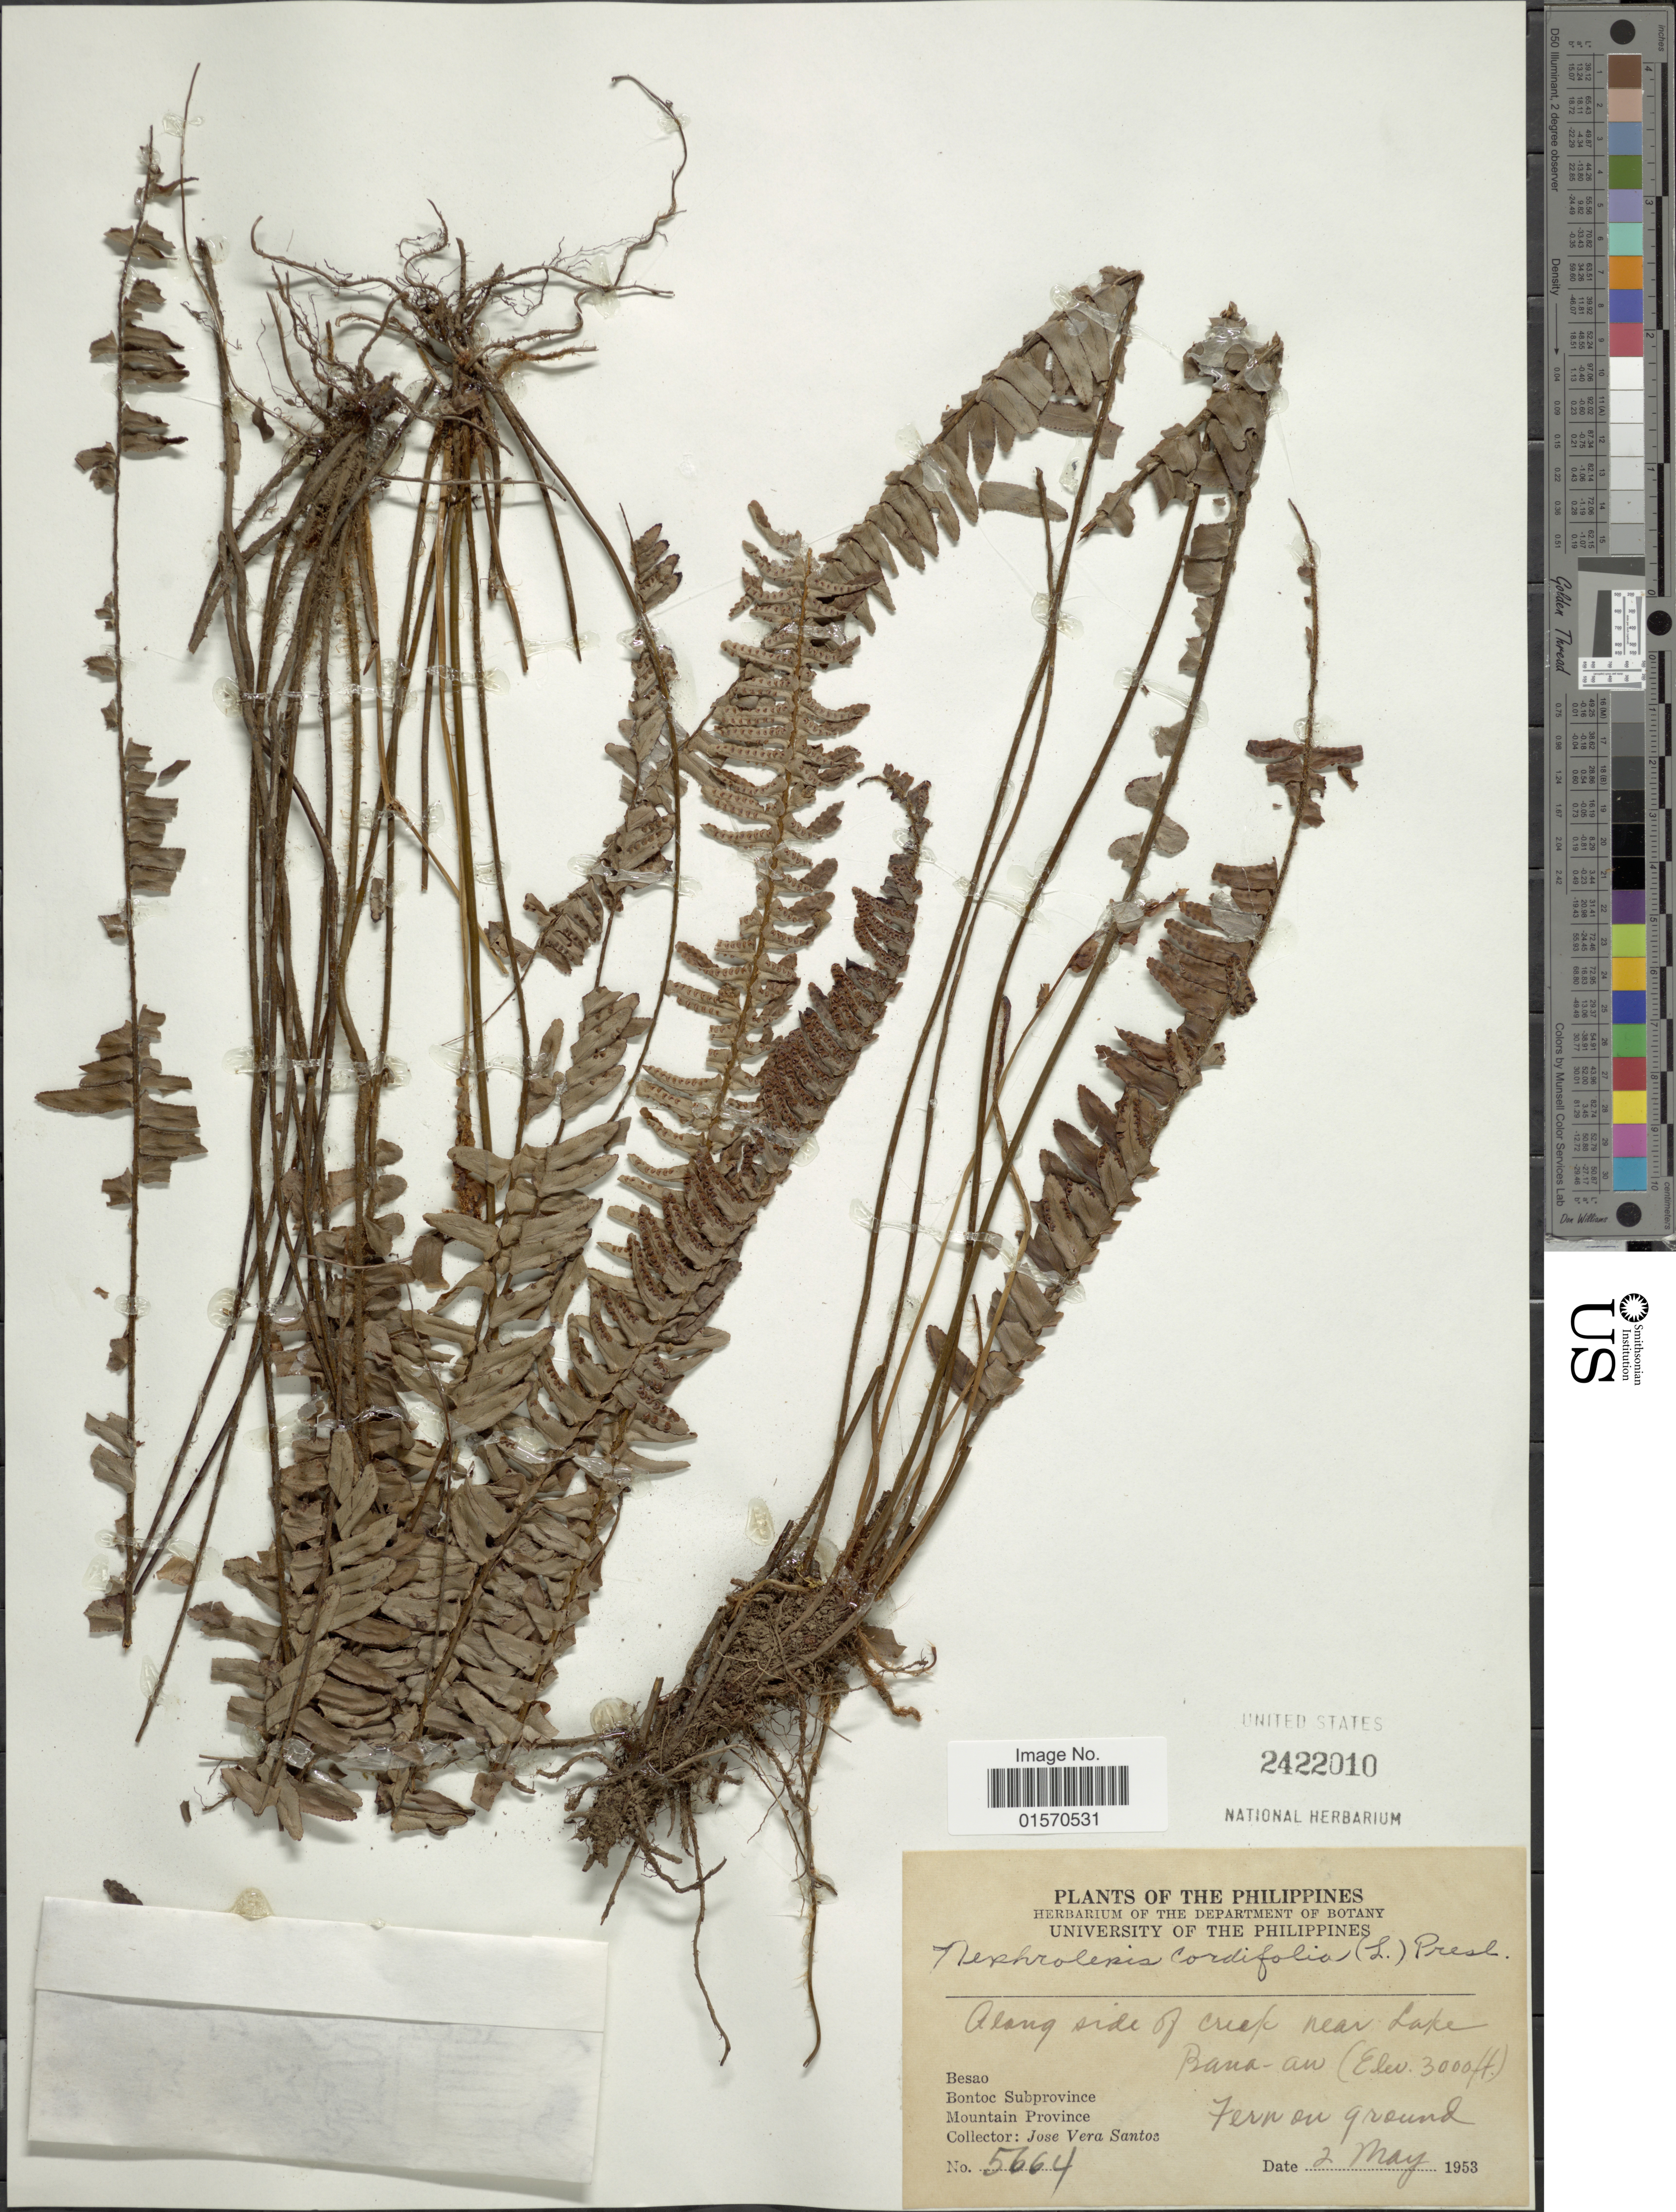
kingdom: Plantae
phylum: Tracheophyta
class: Polypodiopsida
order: Polypodiales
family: Nephrolepidaceae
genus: Nephrolepis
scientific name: Nephrolepis cordifolia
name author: (L.) C. Presl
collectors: J. Santos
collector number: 5661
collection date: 1953-05-02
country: Philippines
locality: Along side of creek near Lake Bana-aw. Besao. Bontoc Sub-province. Mountain Province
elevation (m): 914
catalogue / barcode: US 2422010